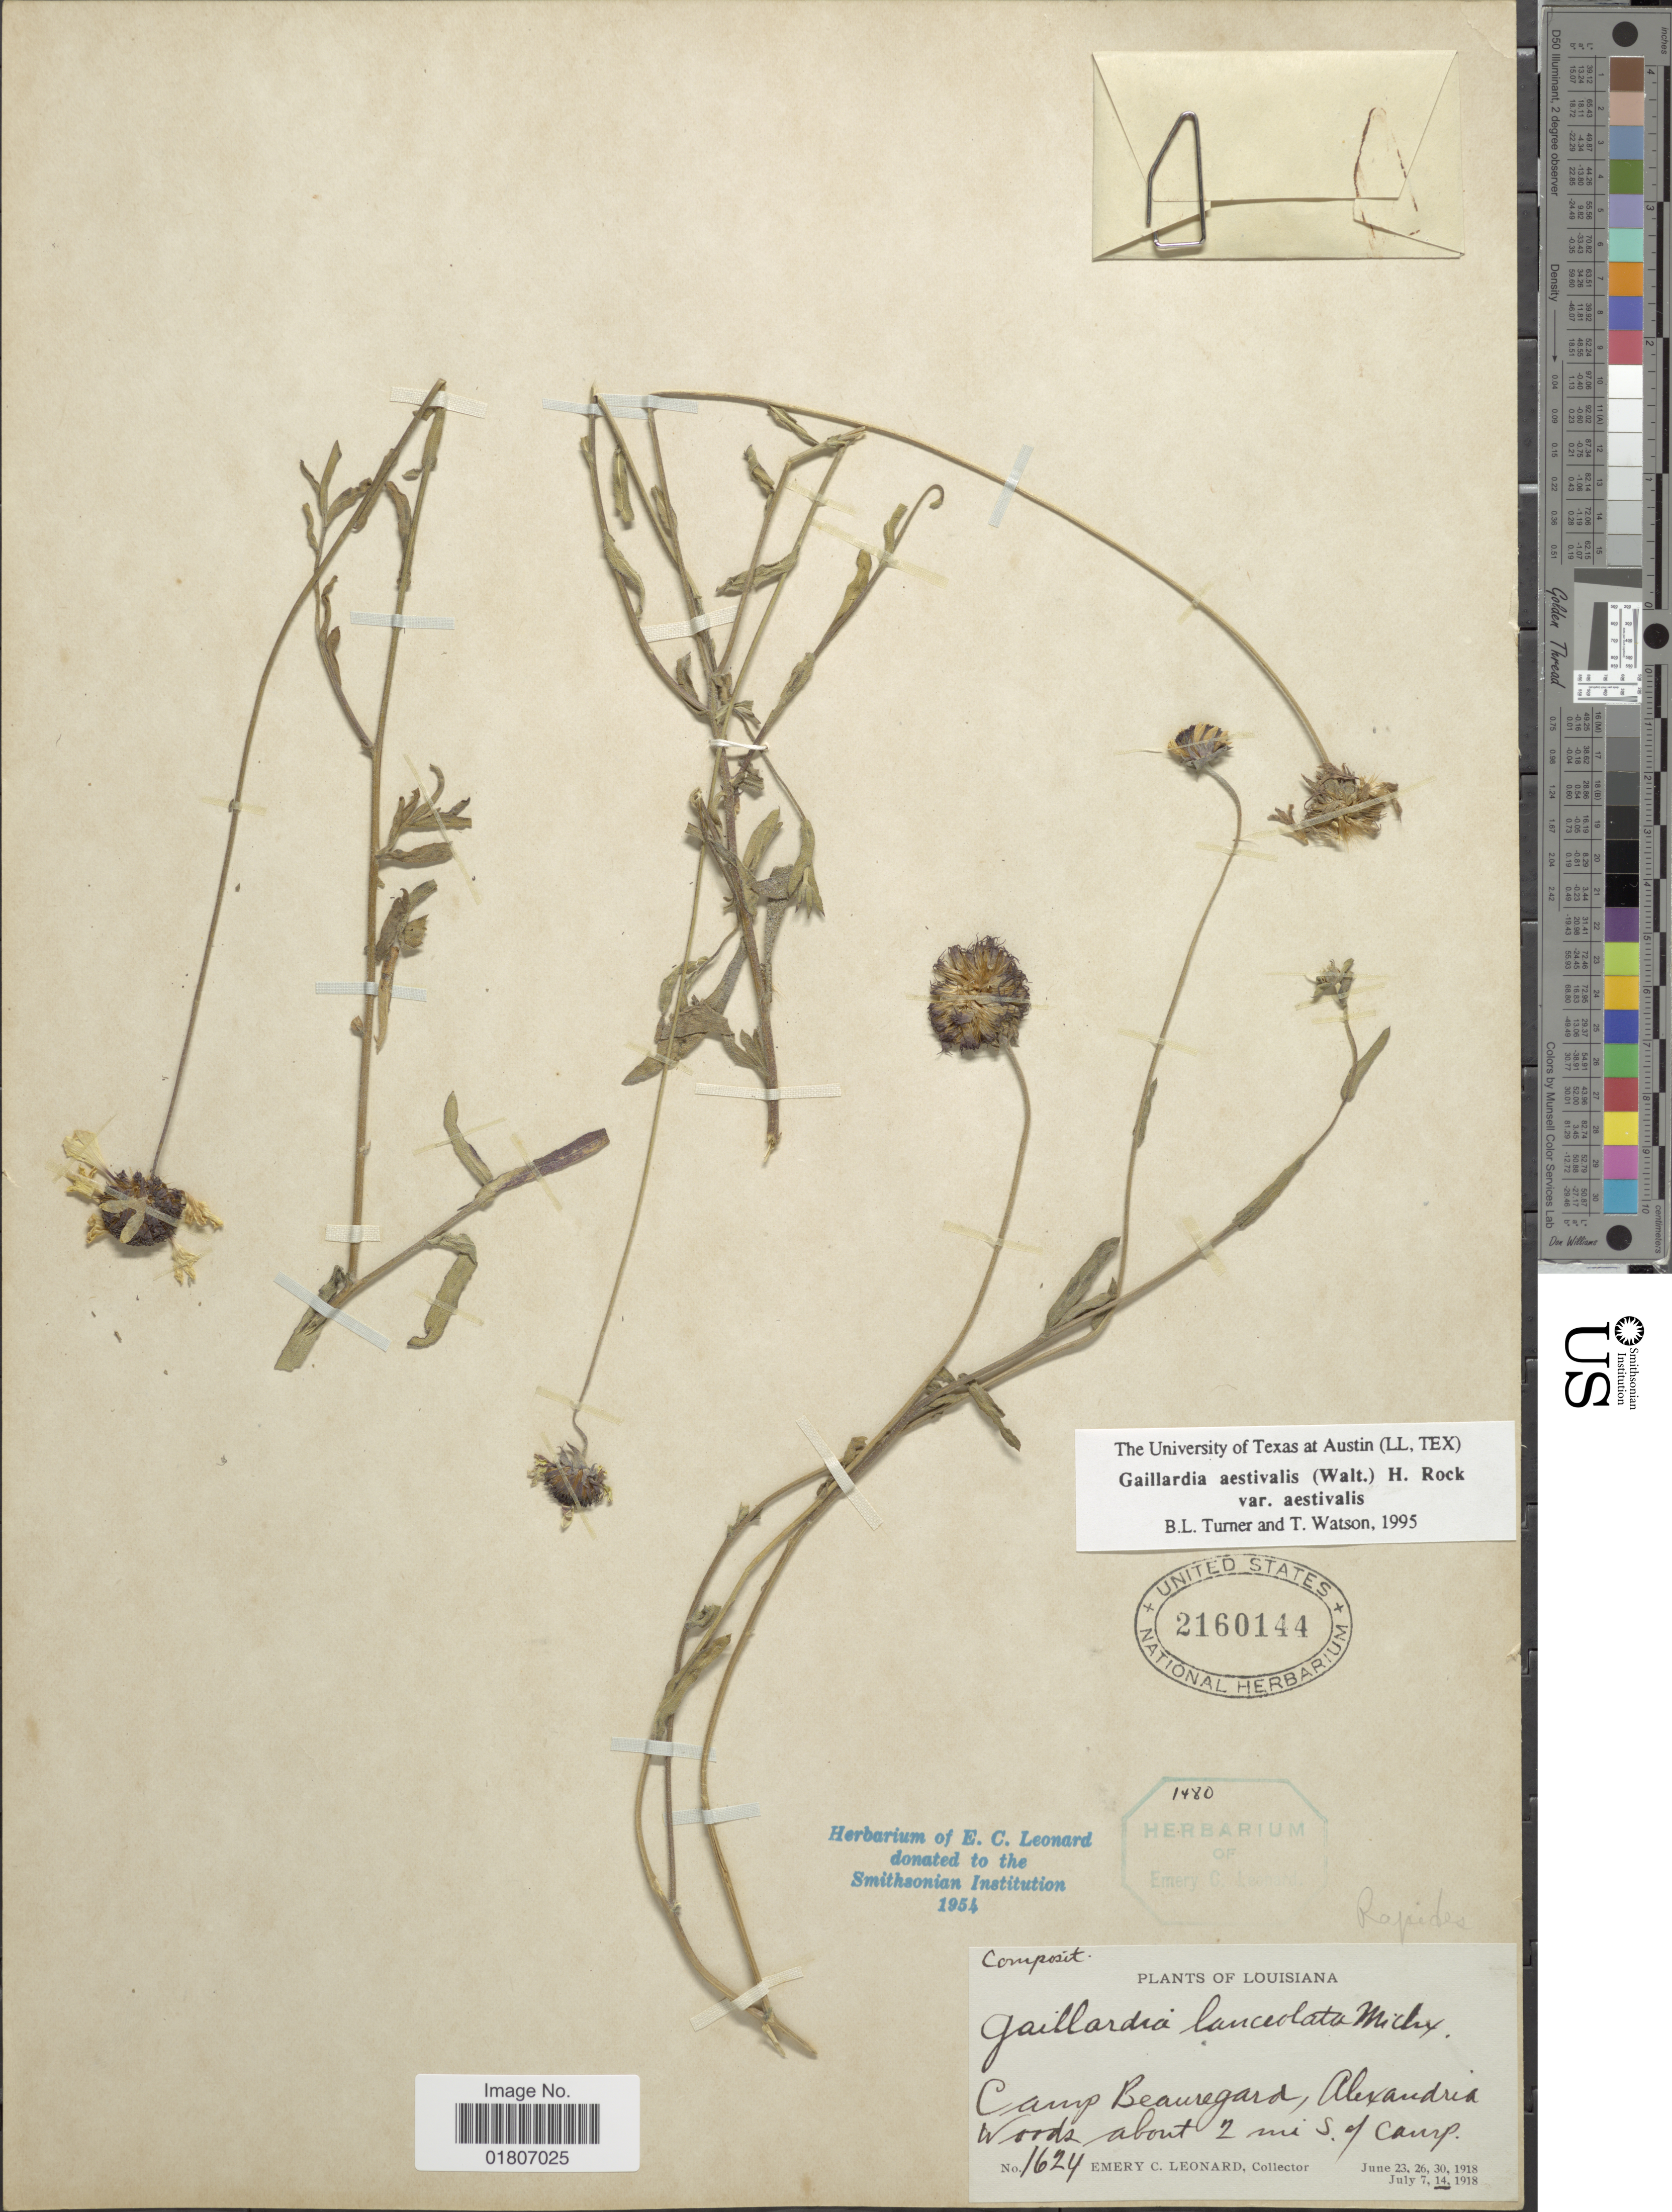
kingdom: Plantae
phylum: Tracheophyta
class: Magnoliopsida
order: Asterales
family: Asteraceae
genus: Gaillardia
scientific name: Gaillardia aestivalis var. aestivalis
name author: (Walter) H. Rock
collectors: E. C. Leonard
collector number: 1624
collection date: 1918-07-14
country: United States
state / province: Louisiana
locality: Camp Beauregard, Alexandria Woods about 2 mi. S. of camp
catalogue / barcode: US 2160144